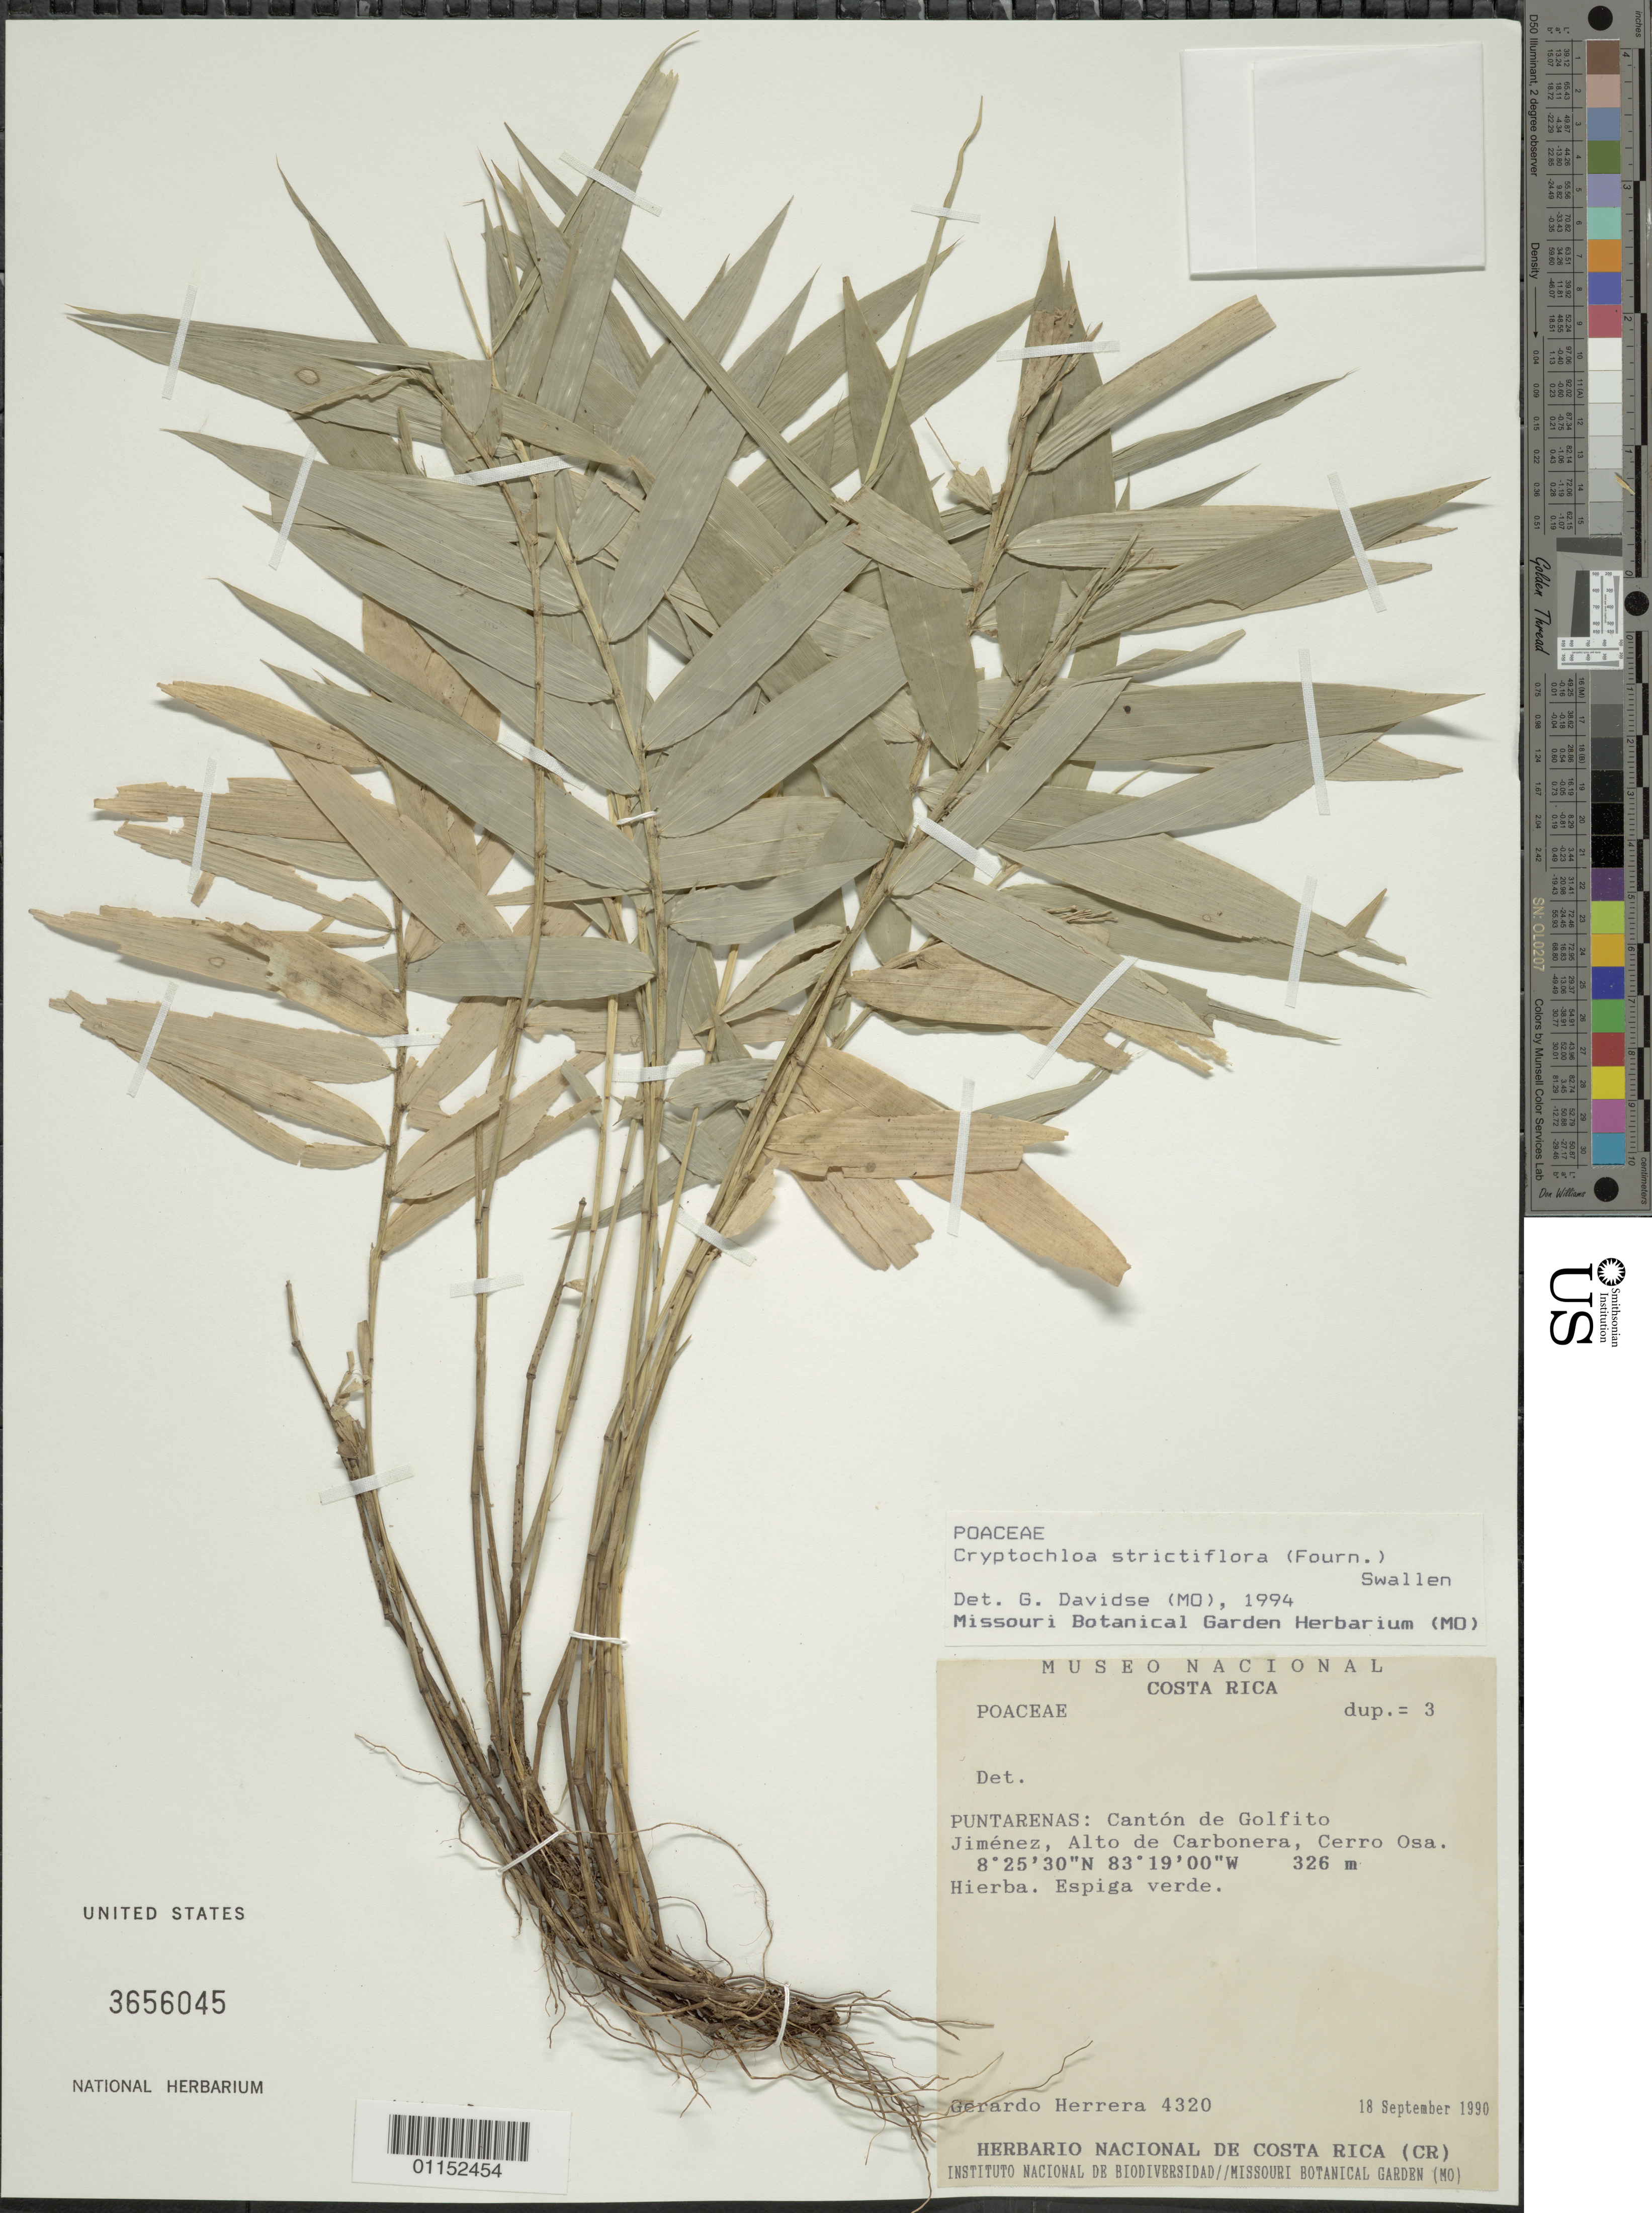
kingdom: Plantae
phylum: Tracheophyta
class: Liliopsida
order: Poales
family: Poaceae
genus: Cryptochloa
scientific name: Cryptochloa strictiflora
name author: (E. Fourn.) Swallen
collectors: G. Herrera Ch.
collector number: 4320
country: Costa Rica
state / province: Puntarenas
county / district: Golfito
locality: Jimenez, Alto de Carbonera, Cerro Osa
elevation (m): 326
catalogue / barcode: US 3656045